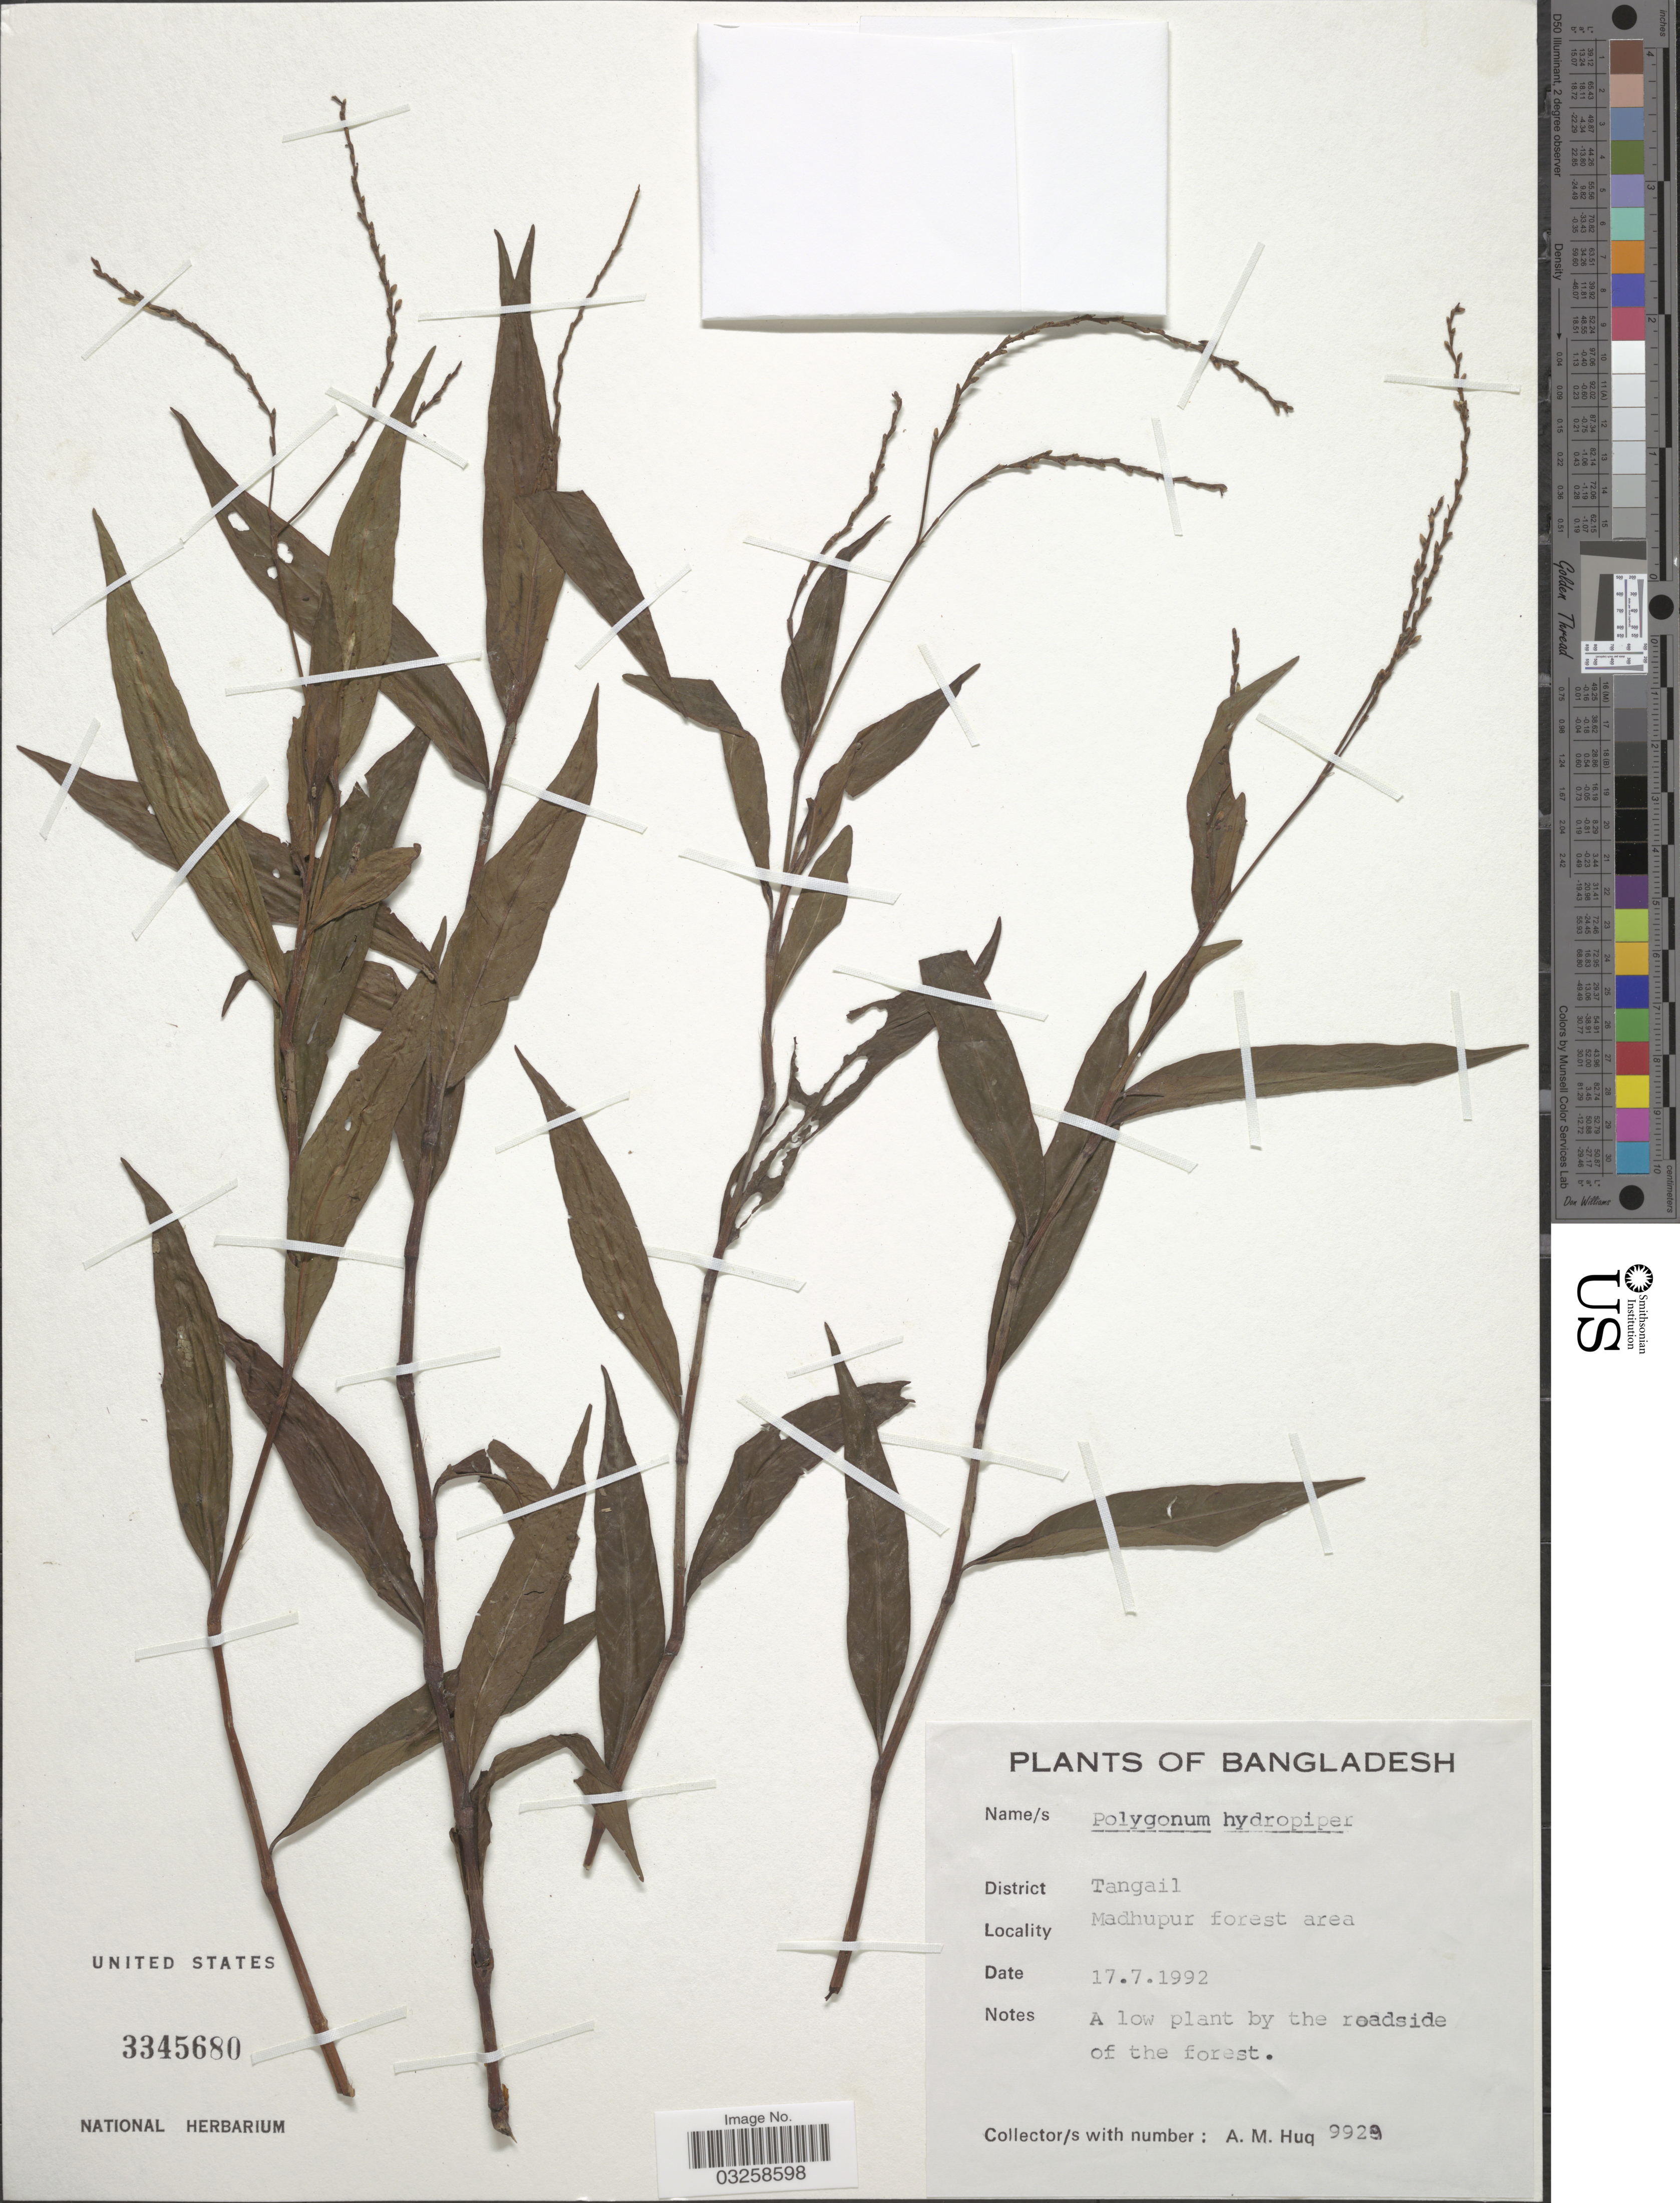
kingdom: Plantae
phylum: Tracheophyta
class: Magnoliopsida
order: Caryophyllales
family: Polygonaceae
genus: Polygonum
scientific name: Polygonum hydropiper var. hydropiper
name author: L.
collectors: A. M. Huq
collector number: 9929*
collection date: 1992-07-17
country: Bangladesh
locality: District Tangail. Madhupur forest area.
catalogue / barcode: US 3345680